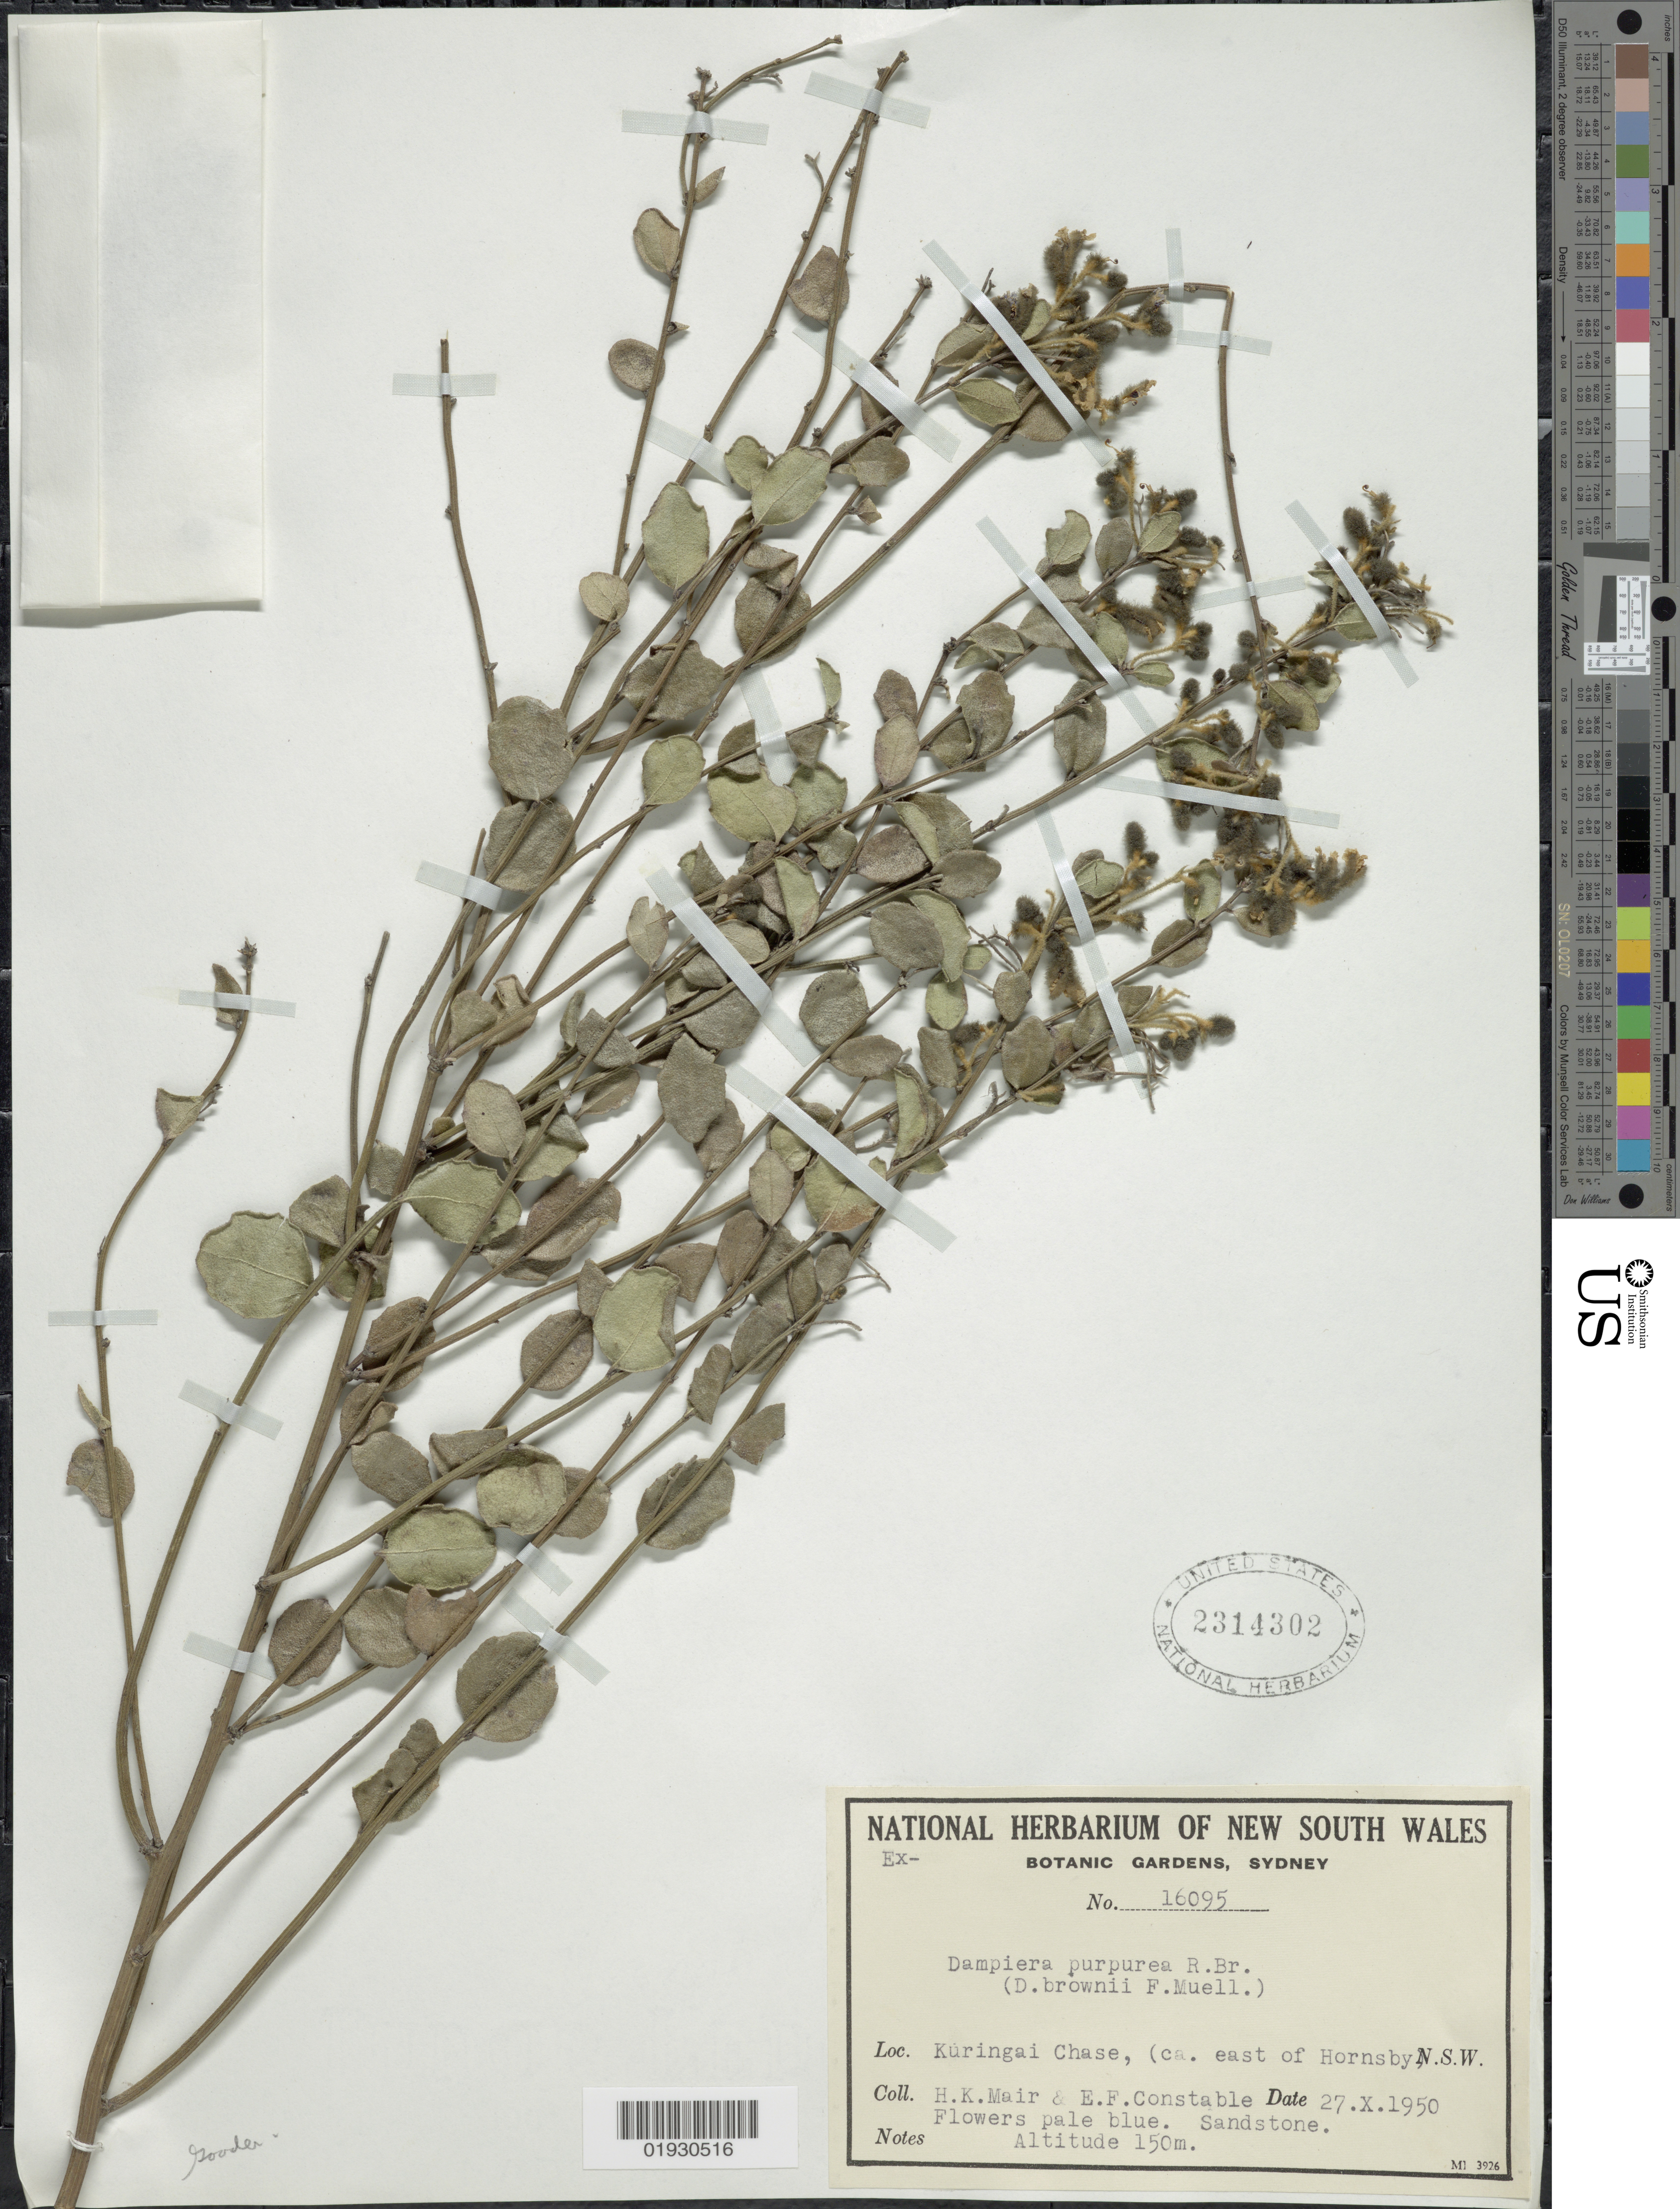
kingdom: Plantae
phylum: Tracheophyta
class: Magnoliopsida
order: Asterales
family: Goodeniaceae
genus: Dampiera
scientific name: Dampiera purpurea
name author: R. Br.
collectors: H. Mair & E. F. Constable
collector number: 16095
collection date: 1950-10-27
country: Australia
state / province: New South Wales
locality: Kuringai Chase, (ca. east of Hornsby).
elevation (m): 150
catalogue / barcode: US 2314302